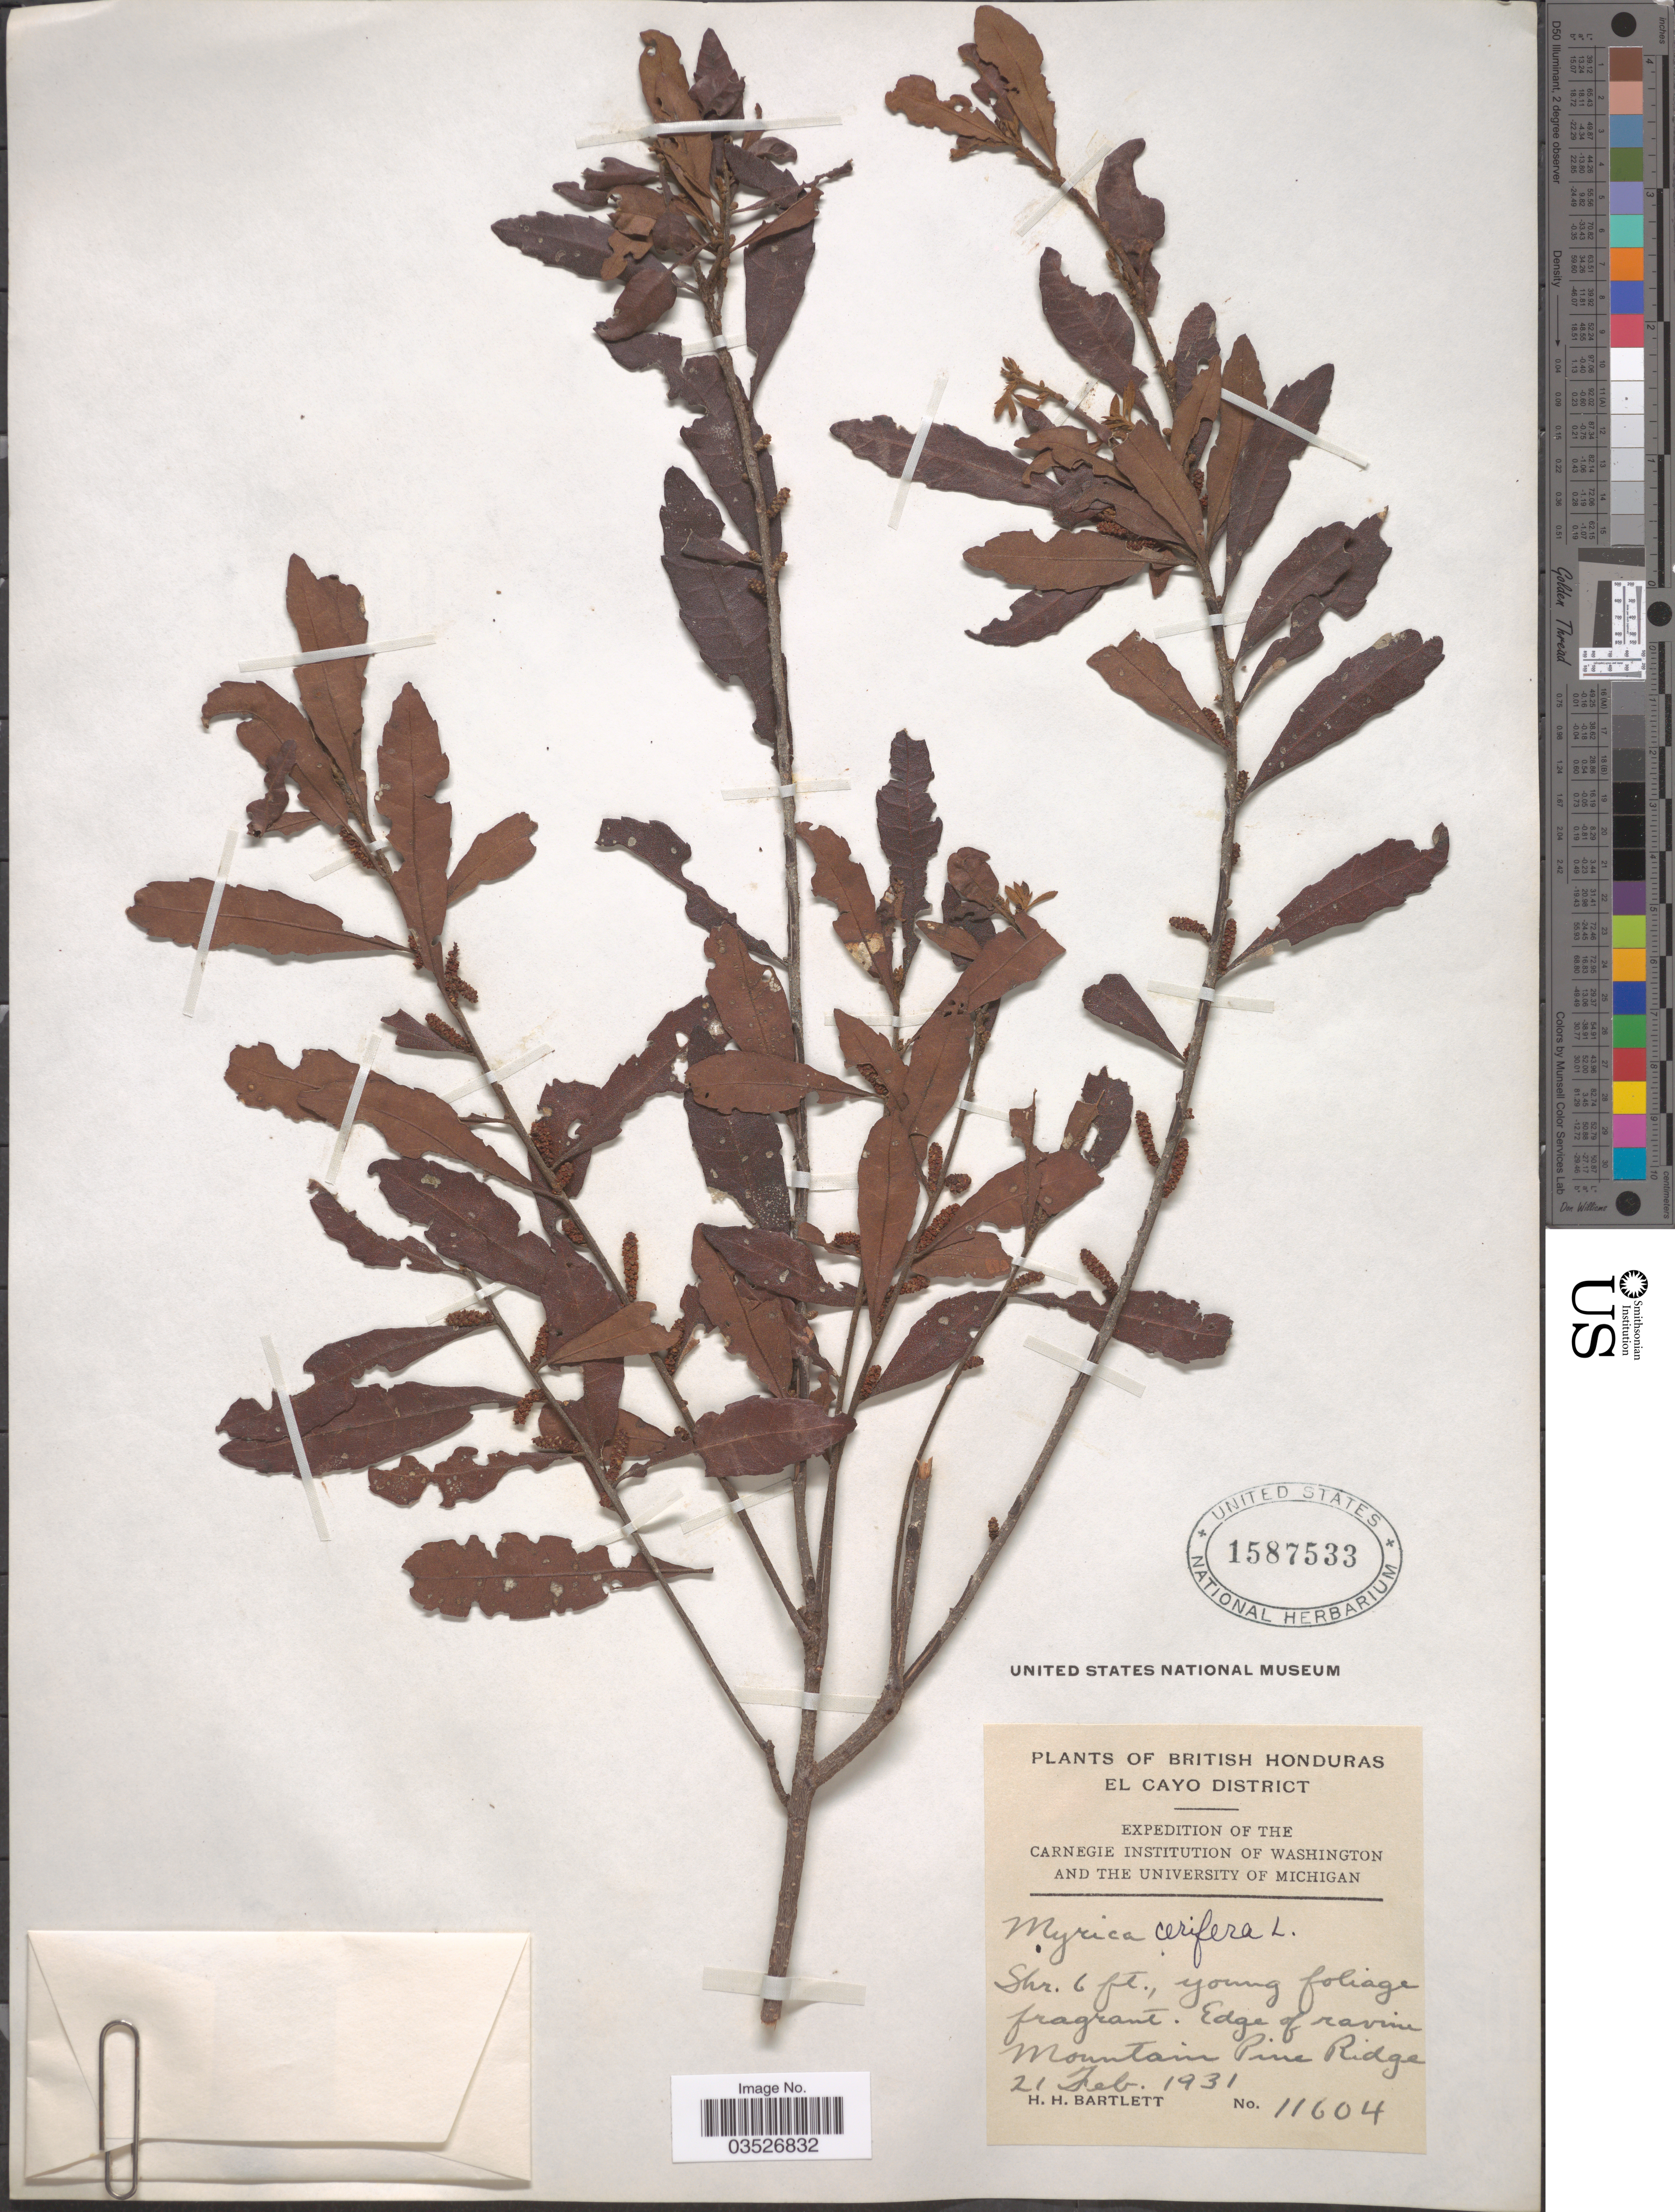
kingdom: Plantae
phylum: Tracheophyta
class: Magnoliopsida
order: Fagales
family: Myricaceae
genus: Morella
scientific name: Morella cerifera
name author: (L.) Small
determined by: Strong, M. T., (US), Smithsonian Institution - National Museum of Natural History (UNITED STATES)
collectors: H. H. Bartlett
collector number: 11604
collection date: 1931-02-21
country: Belize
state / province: Cayo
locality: British Honduras. El Cayo District. Edge of ravine, Mountain Pine Ridge.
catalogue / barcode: US 1587533